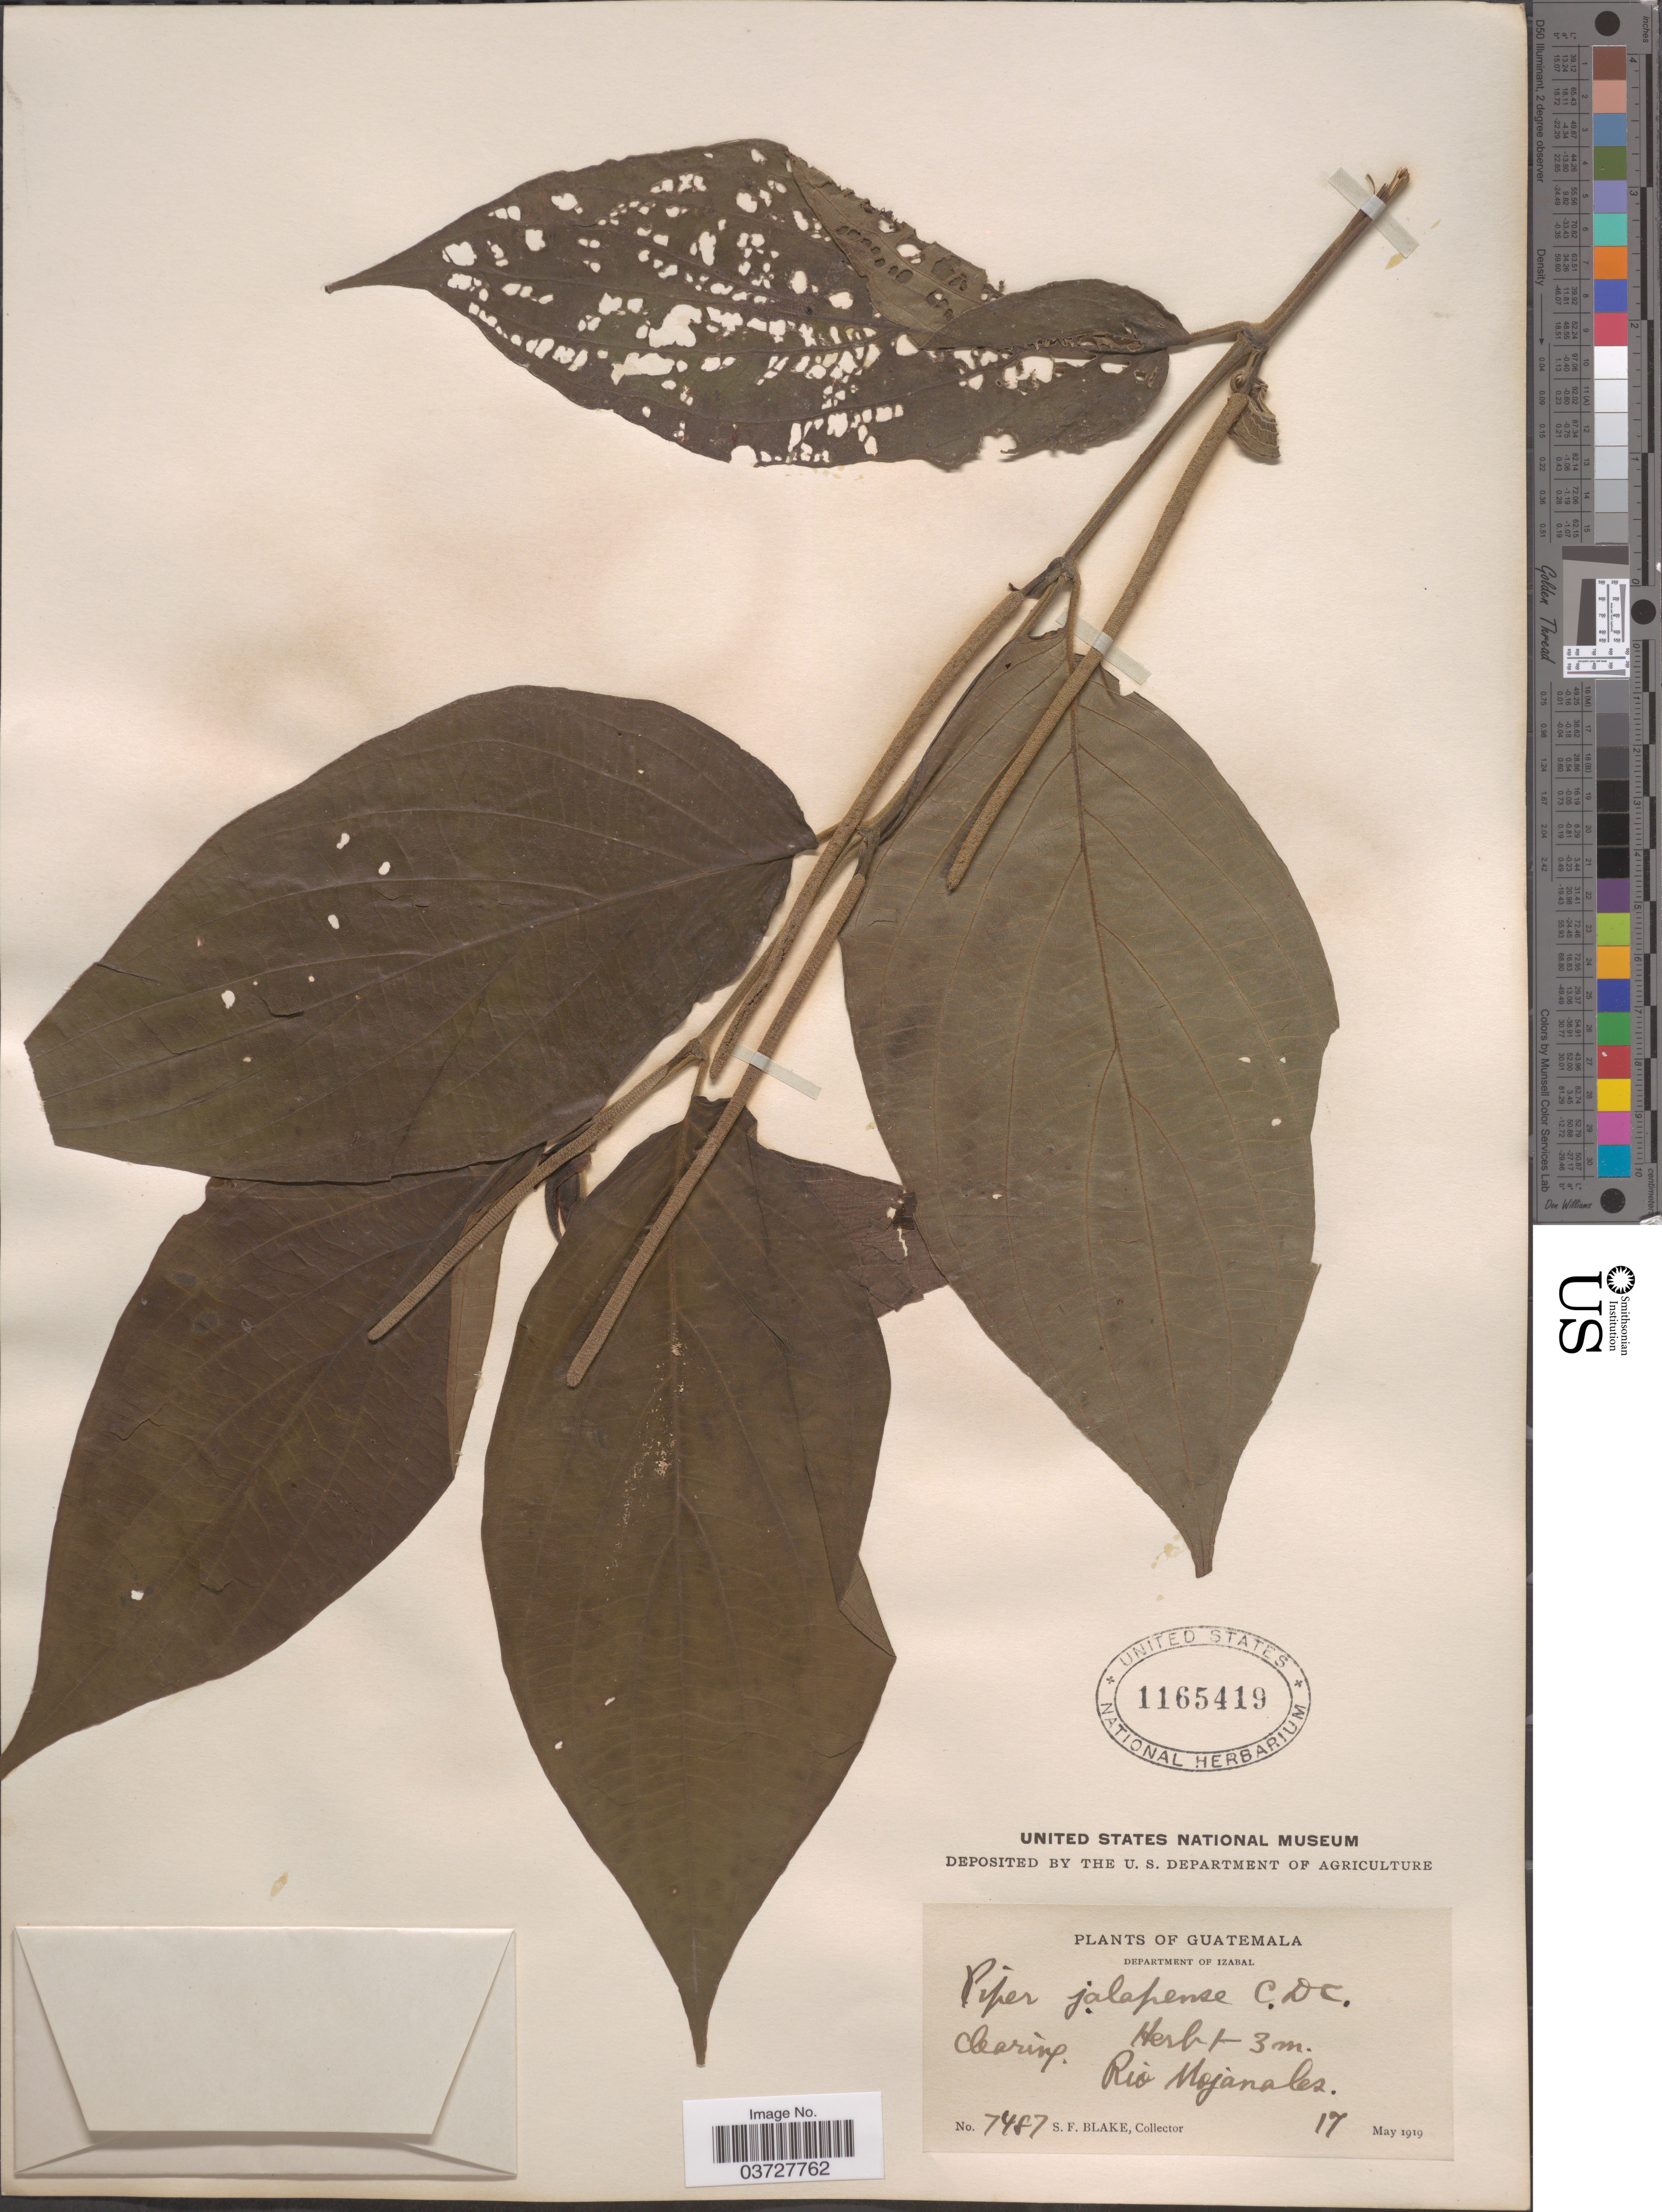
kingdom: Plantae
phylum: Tracheophyta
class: Magnoliopsida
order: Piperales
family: Piperaceae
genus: Piper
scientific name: Piper pseudojalapense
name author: McKown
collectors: S. Blake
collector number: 7487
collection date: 1919-05-17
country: Guatemala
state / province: Izabal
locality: Department of Izabal. Rio Mojanales.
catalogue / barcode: US 1165419